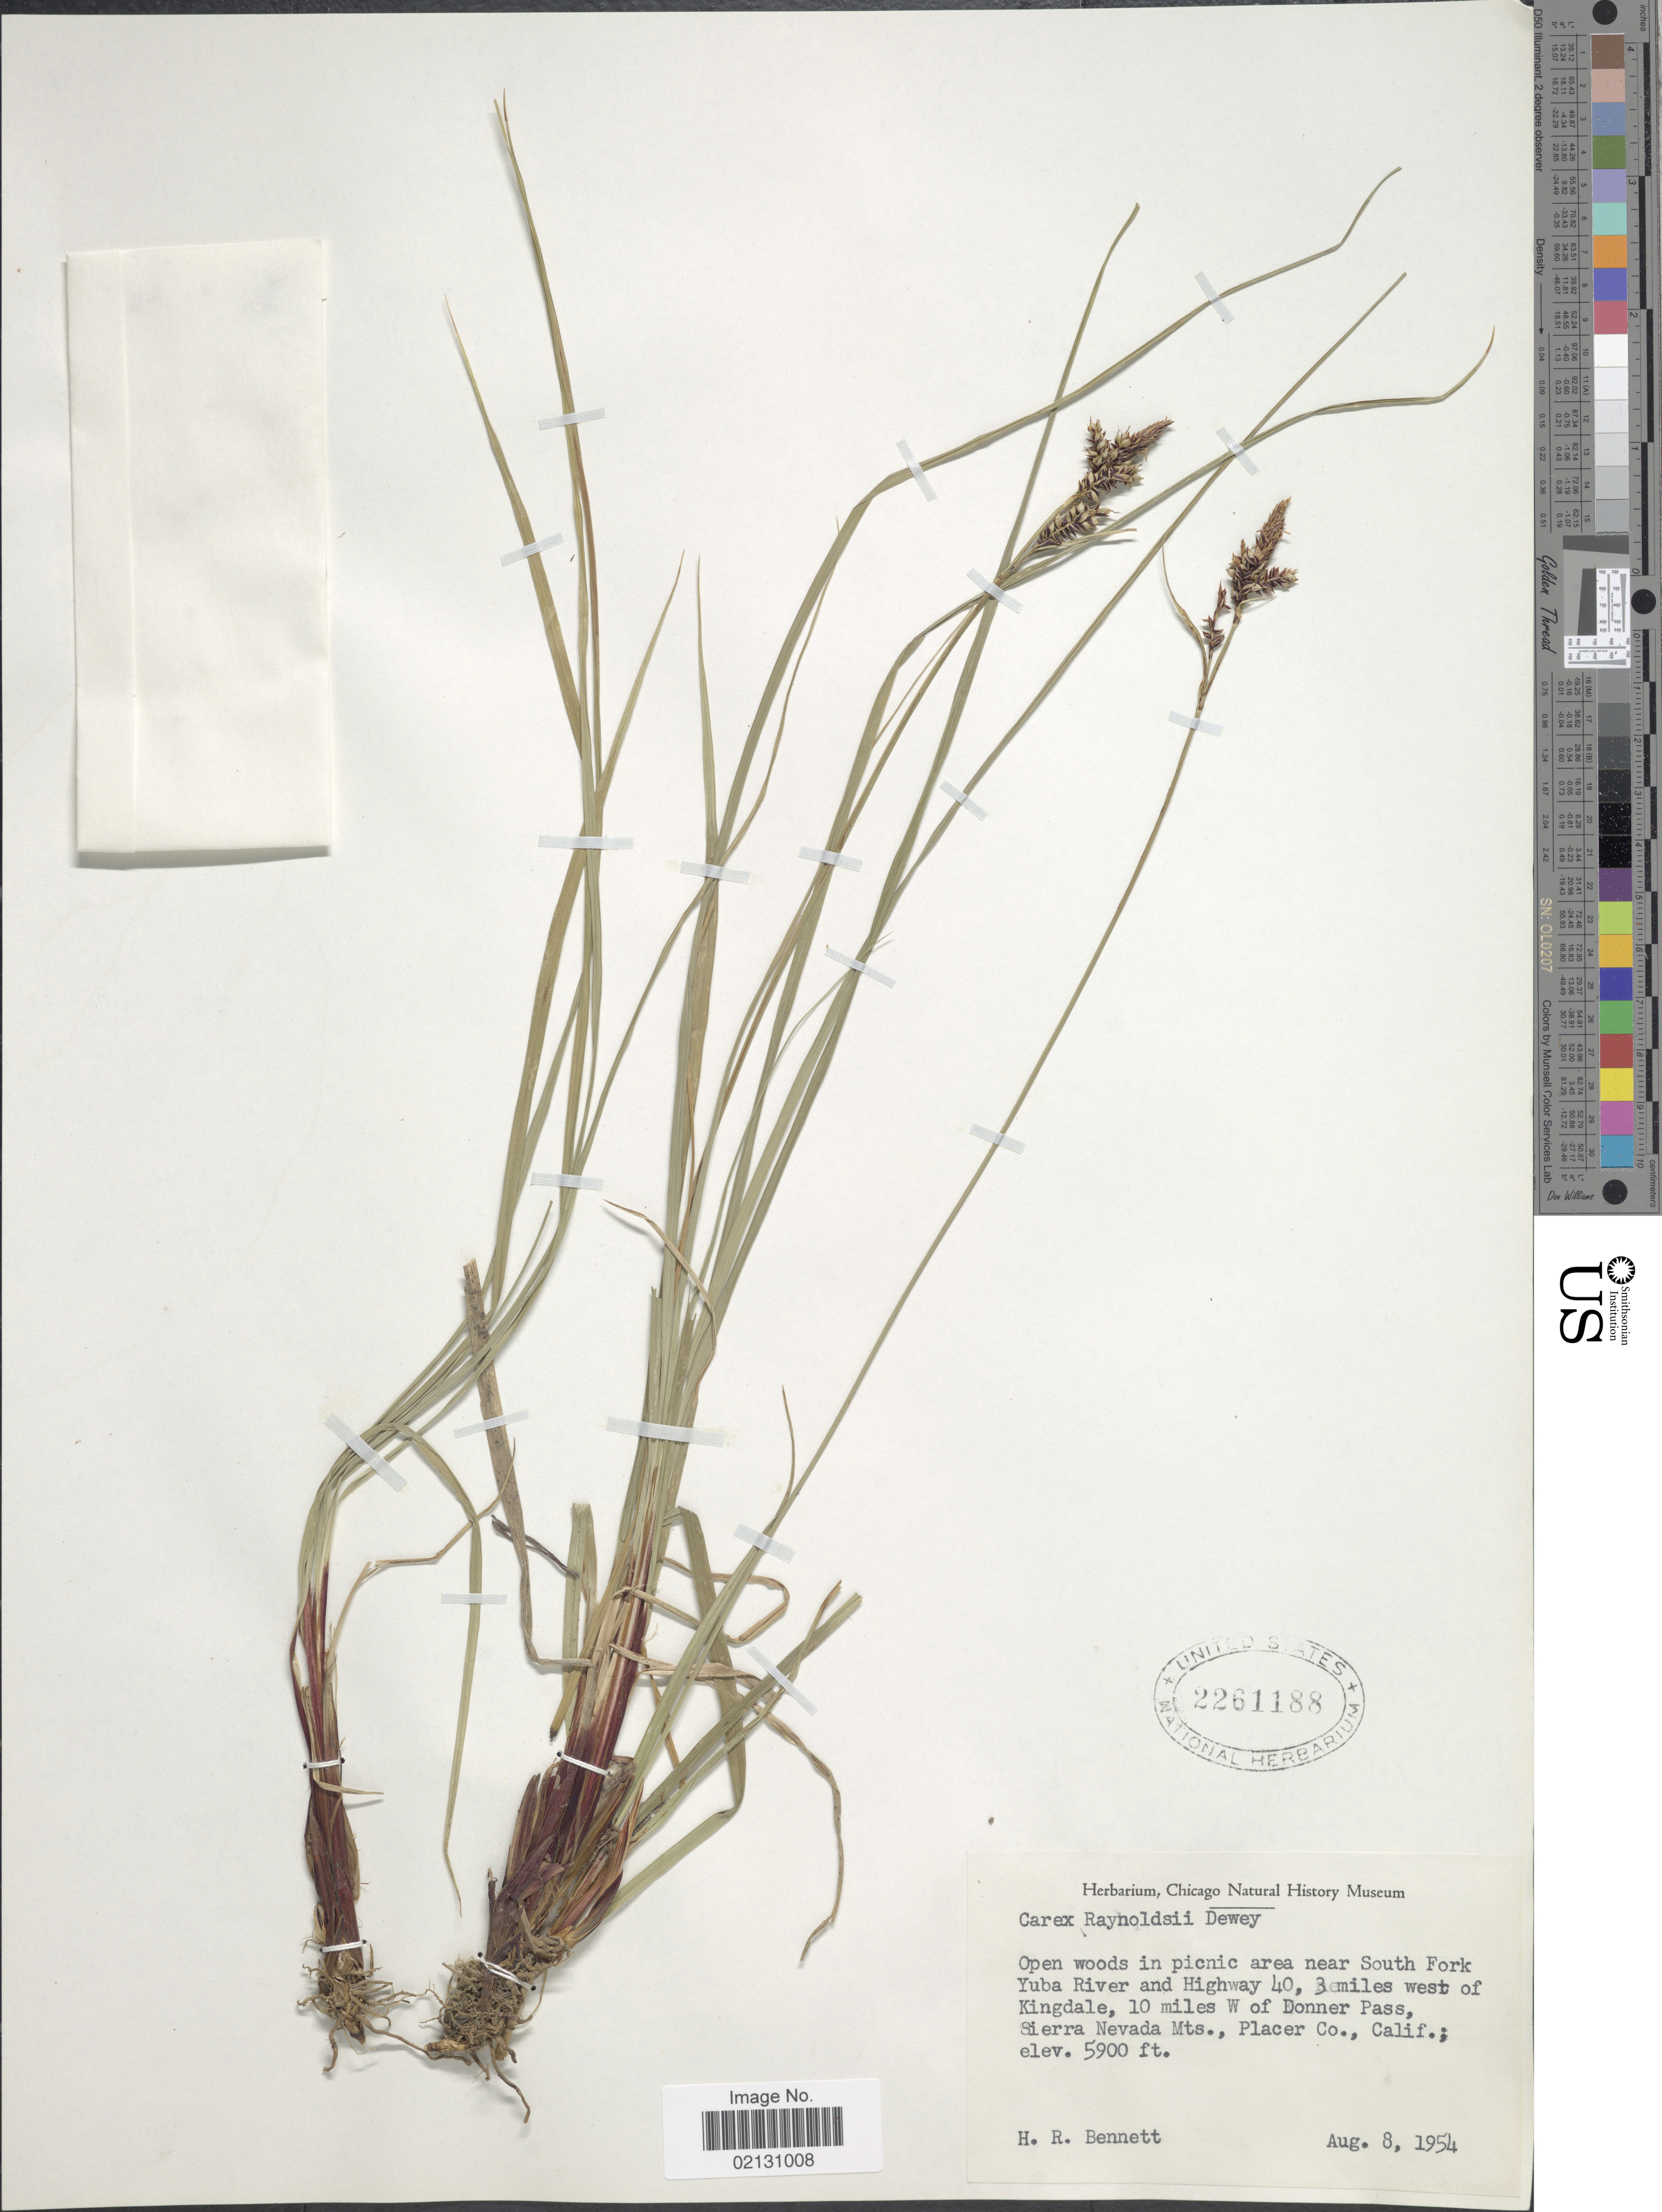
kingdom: Plantae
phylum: Tracheophyta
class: Liliopsida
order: Poales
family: Cyperaceae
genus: Carex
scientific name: Carex raynoldsii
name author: Dewey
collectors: H. R. Bennett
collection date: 1954-08-08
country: United States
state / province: California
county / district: Placer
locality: Open woods in picnic area near South Fork Yuba River and Highway 40, 3 miles west of Kingdale, 10 miles W of Donner Pass, Sierra Nevada Mts., Placer Co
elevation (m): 1798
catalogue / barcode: US 2261188